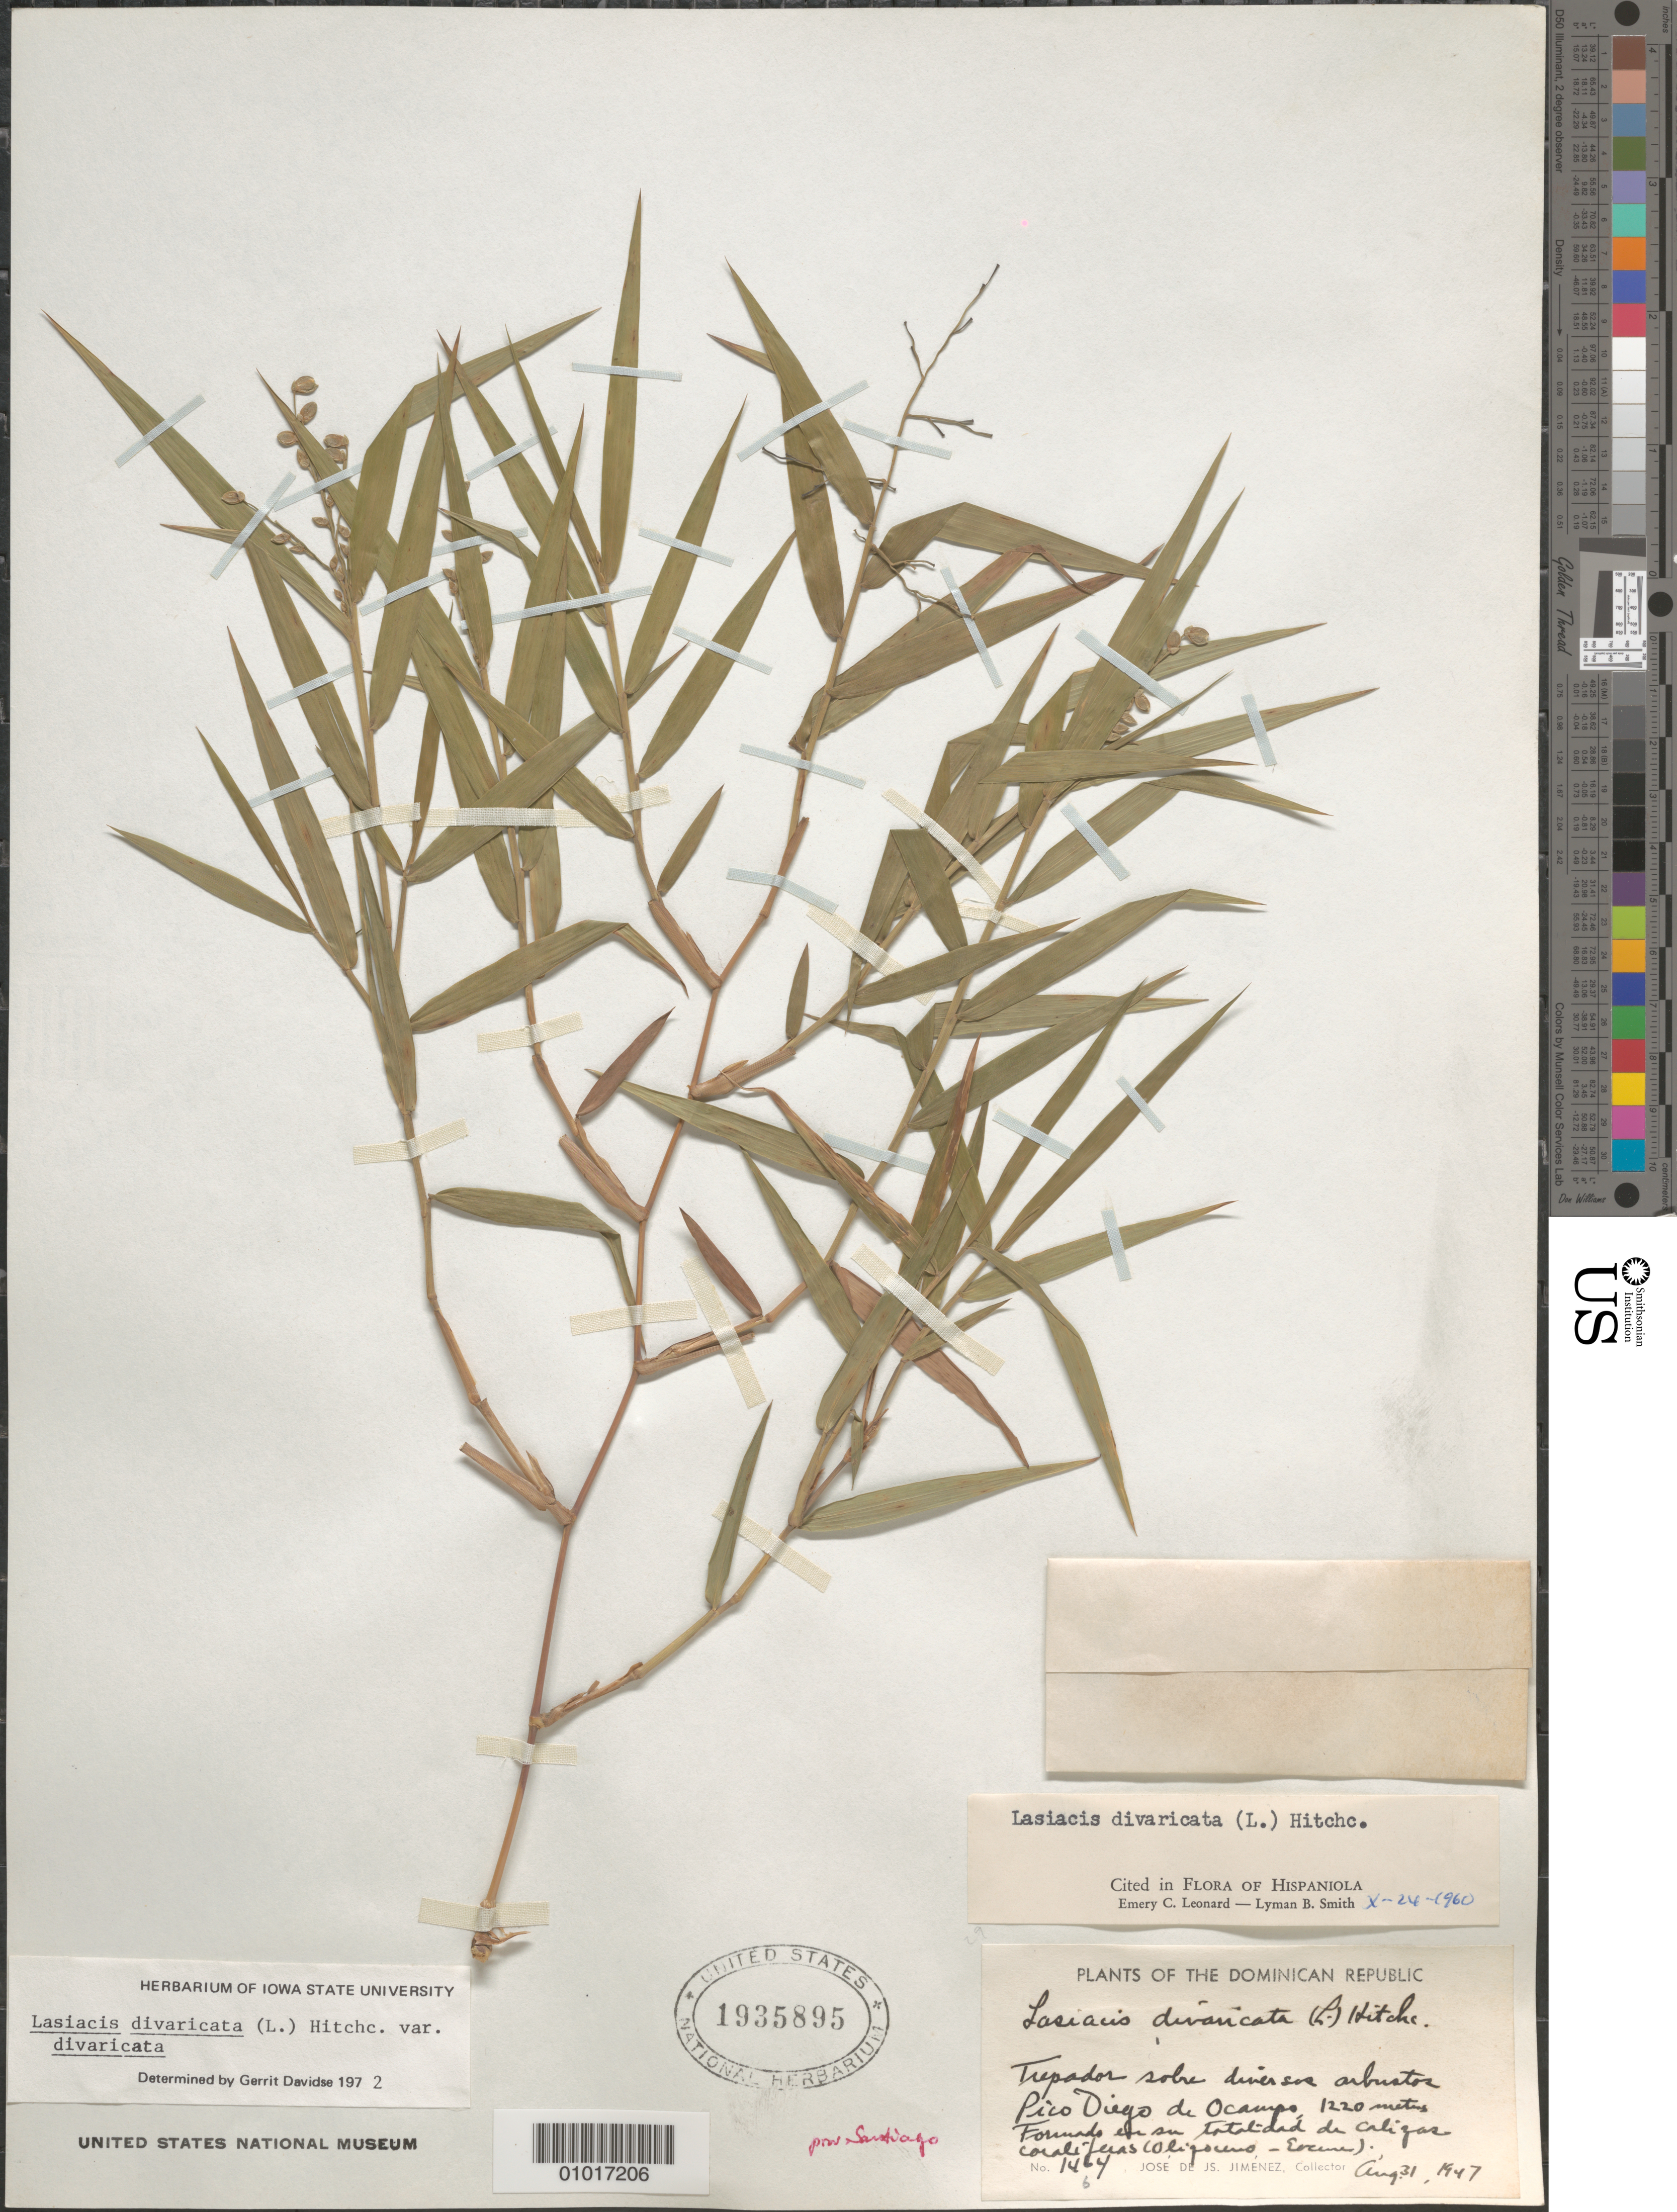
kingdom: Plantae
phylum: Tracheophyta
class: Liliopsida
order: Poales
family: Poaceae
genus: Lasiacis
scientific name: Lasiacis divaricata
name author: (L.) Hitchc.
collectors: J. J. Jiménez Almonte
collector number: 1464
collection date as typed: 31 Aug 1947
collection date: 1947-08-31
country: Dominican Republic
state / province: Santiago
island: Hispaniola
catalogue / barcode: US 1935895